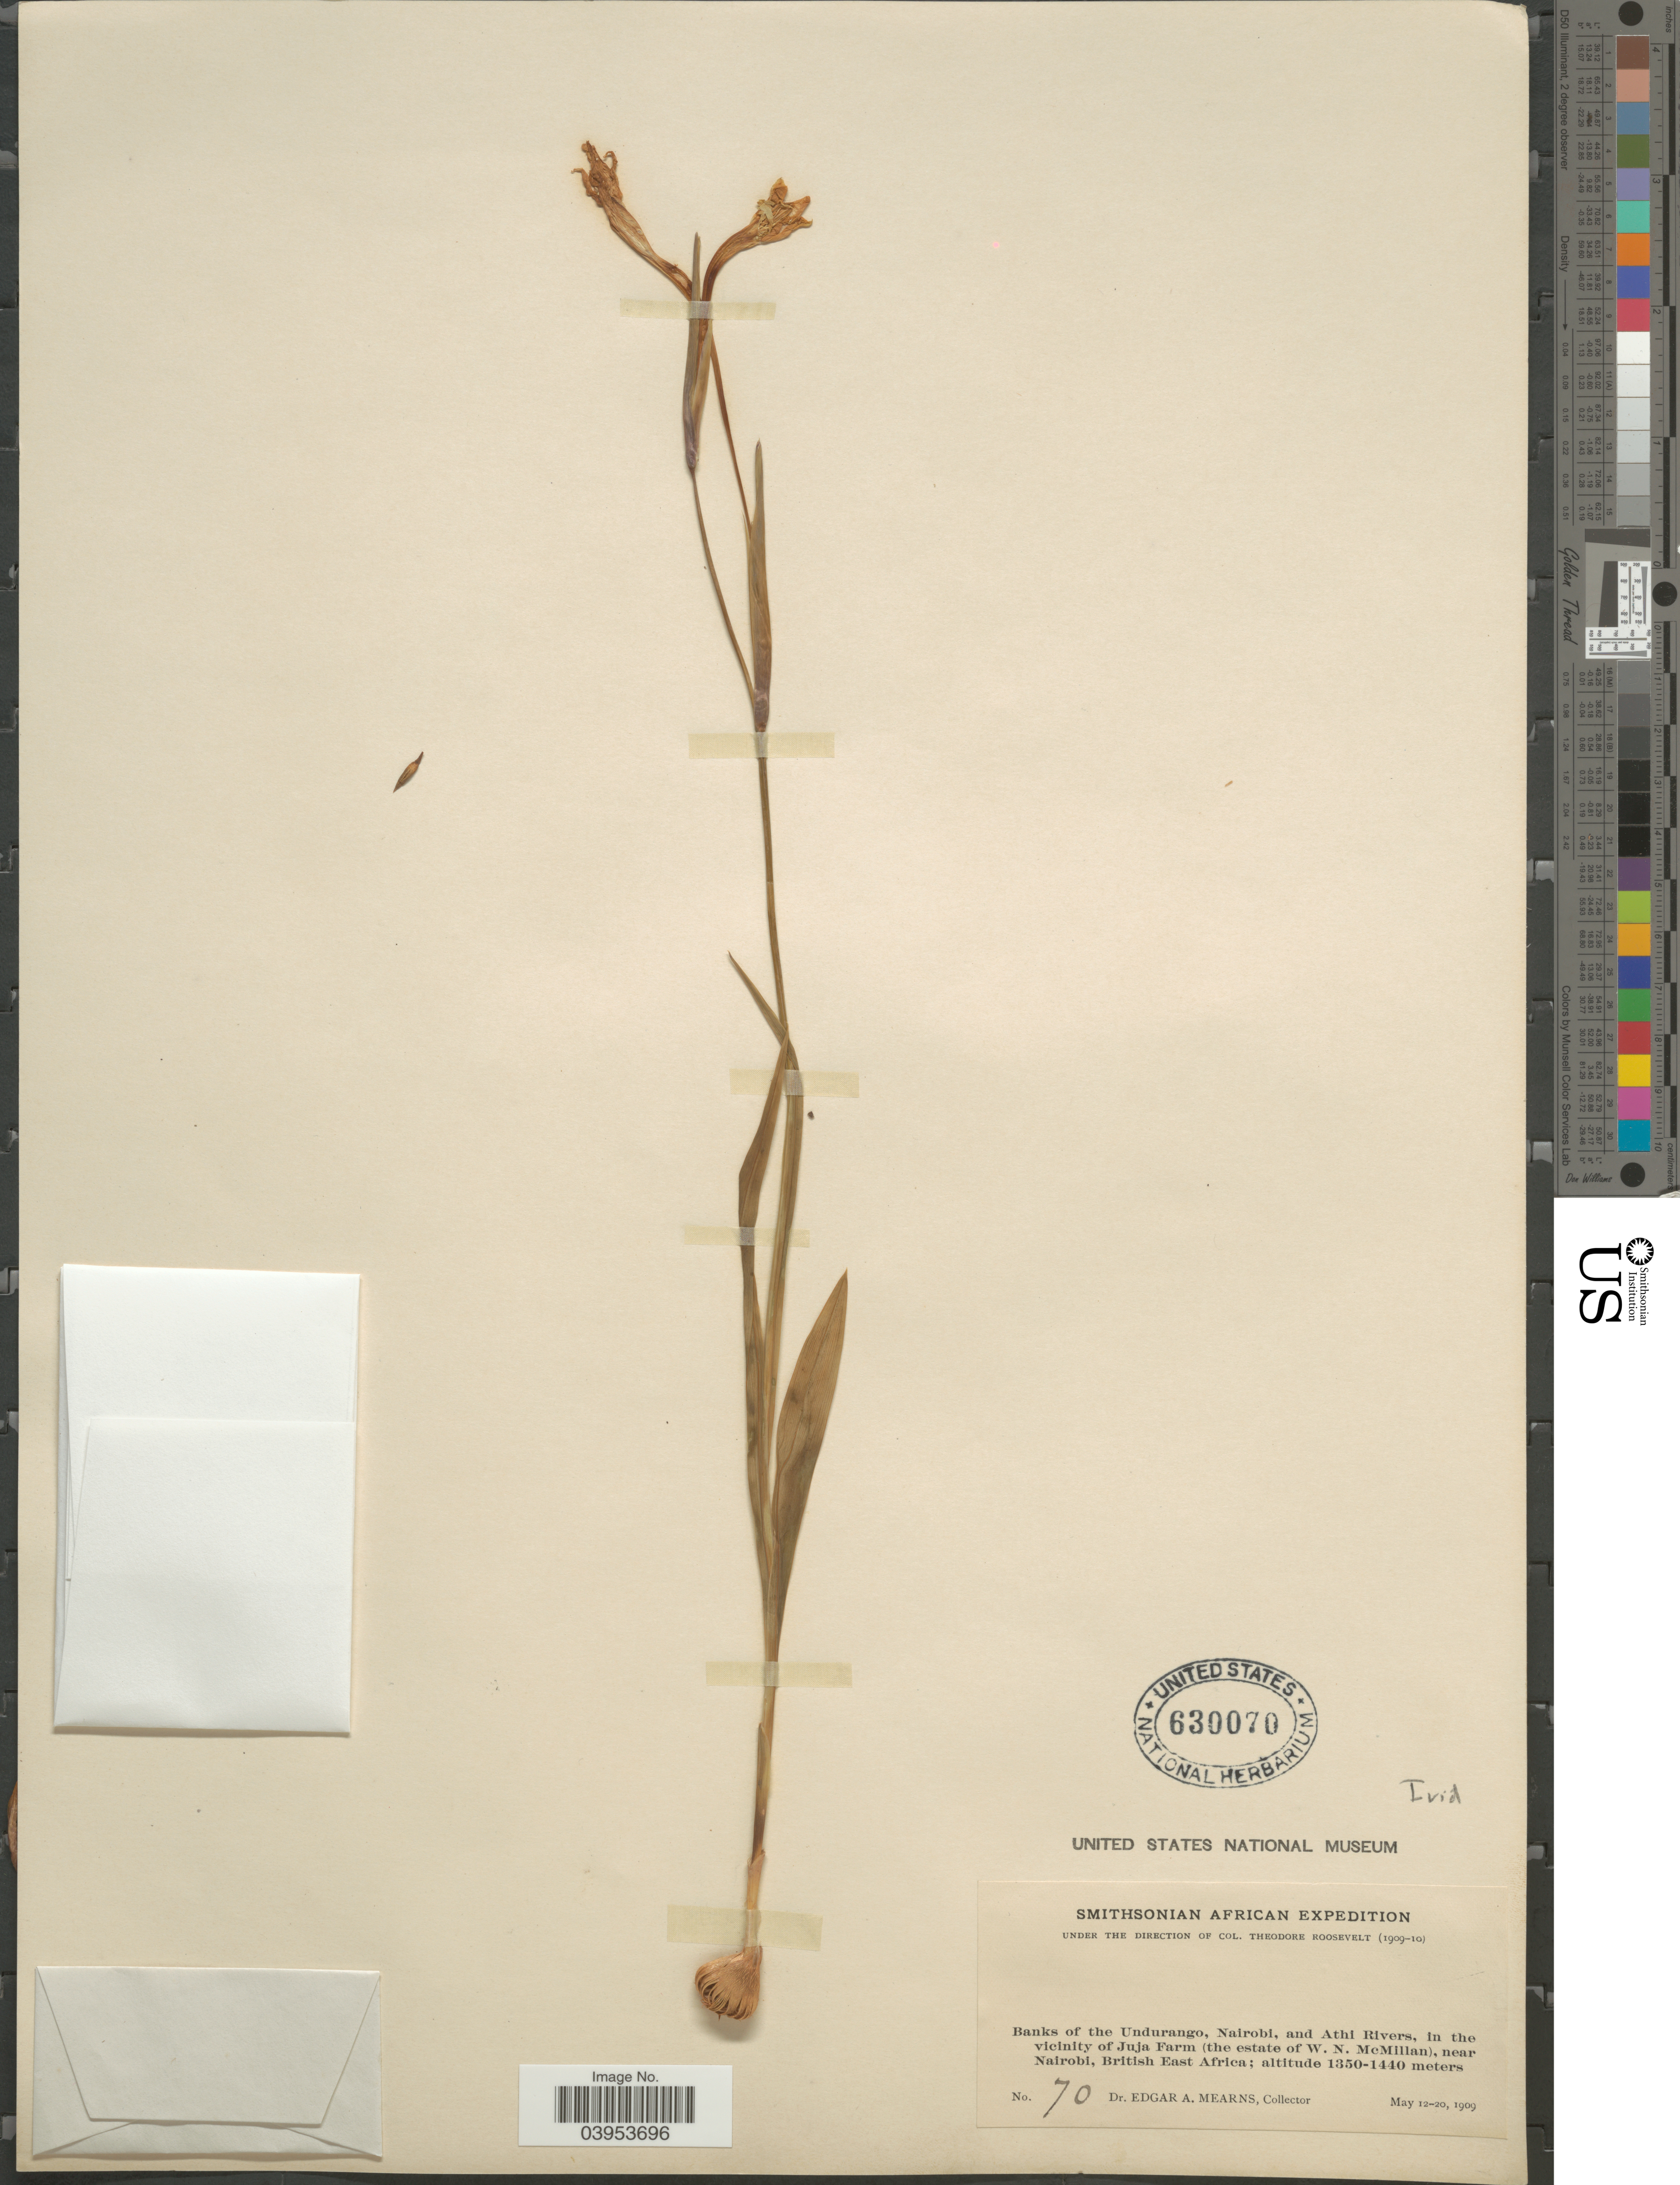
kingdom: Plantae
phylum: Tracheophyta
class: Liliopsida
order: Asparagales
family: Iridaceae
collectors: E. A. Mearns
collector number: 70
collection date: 1909-05-12/1909-05-20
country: Kenya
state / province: Nairobi Area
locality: Banks of the Undurango, Nairobi, and Athi Rivers, in the vicinity of Juja Farm (the estate of W.N. McMillan), near Nairobi, British East Africa.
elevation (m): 1350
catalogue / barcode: US 630070